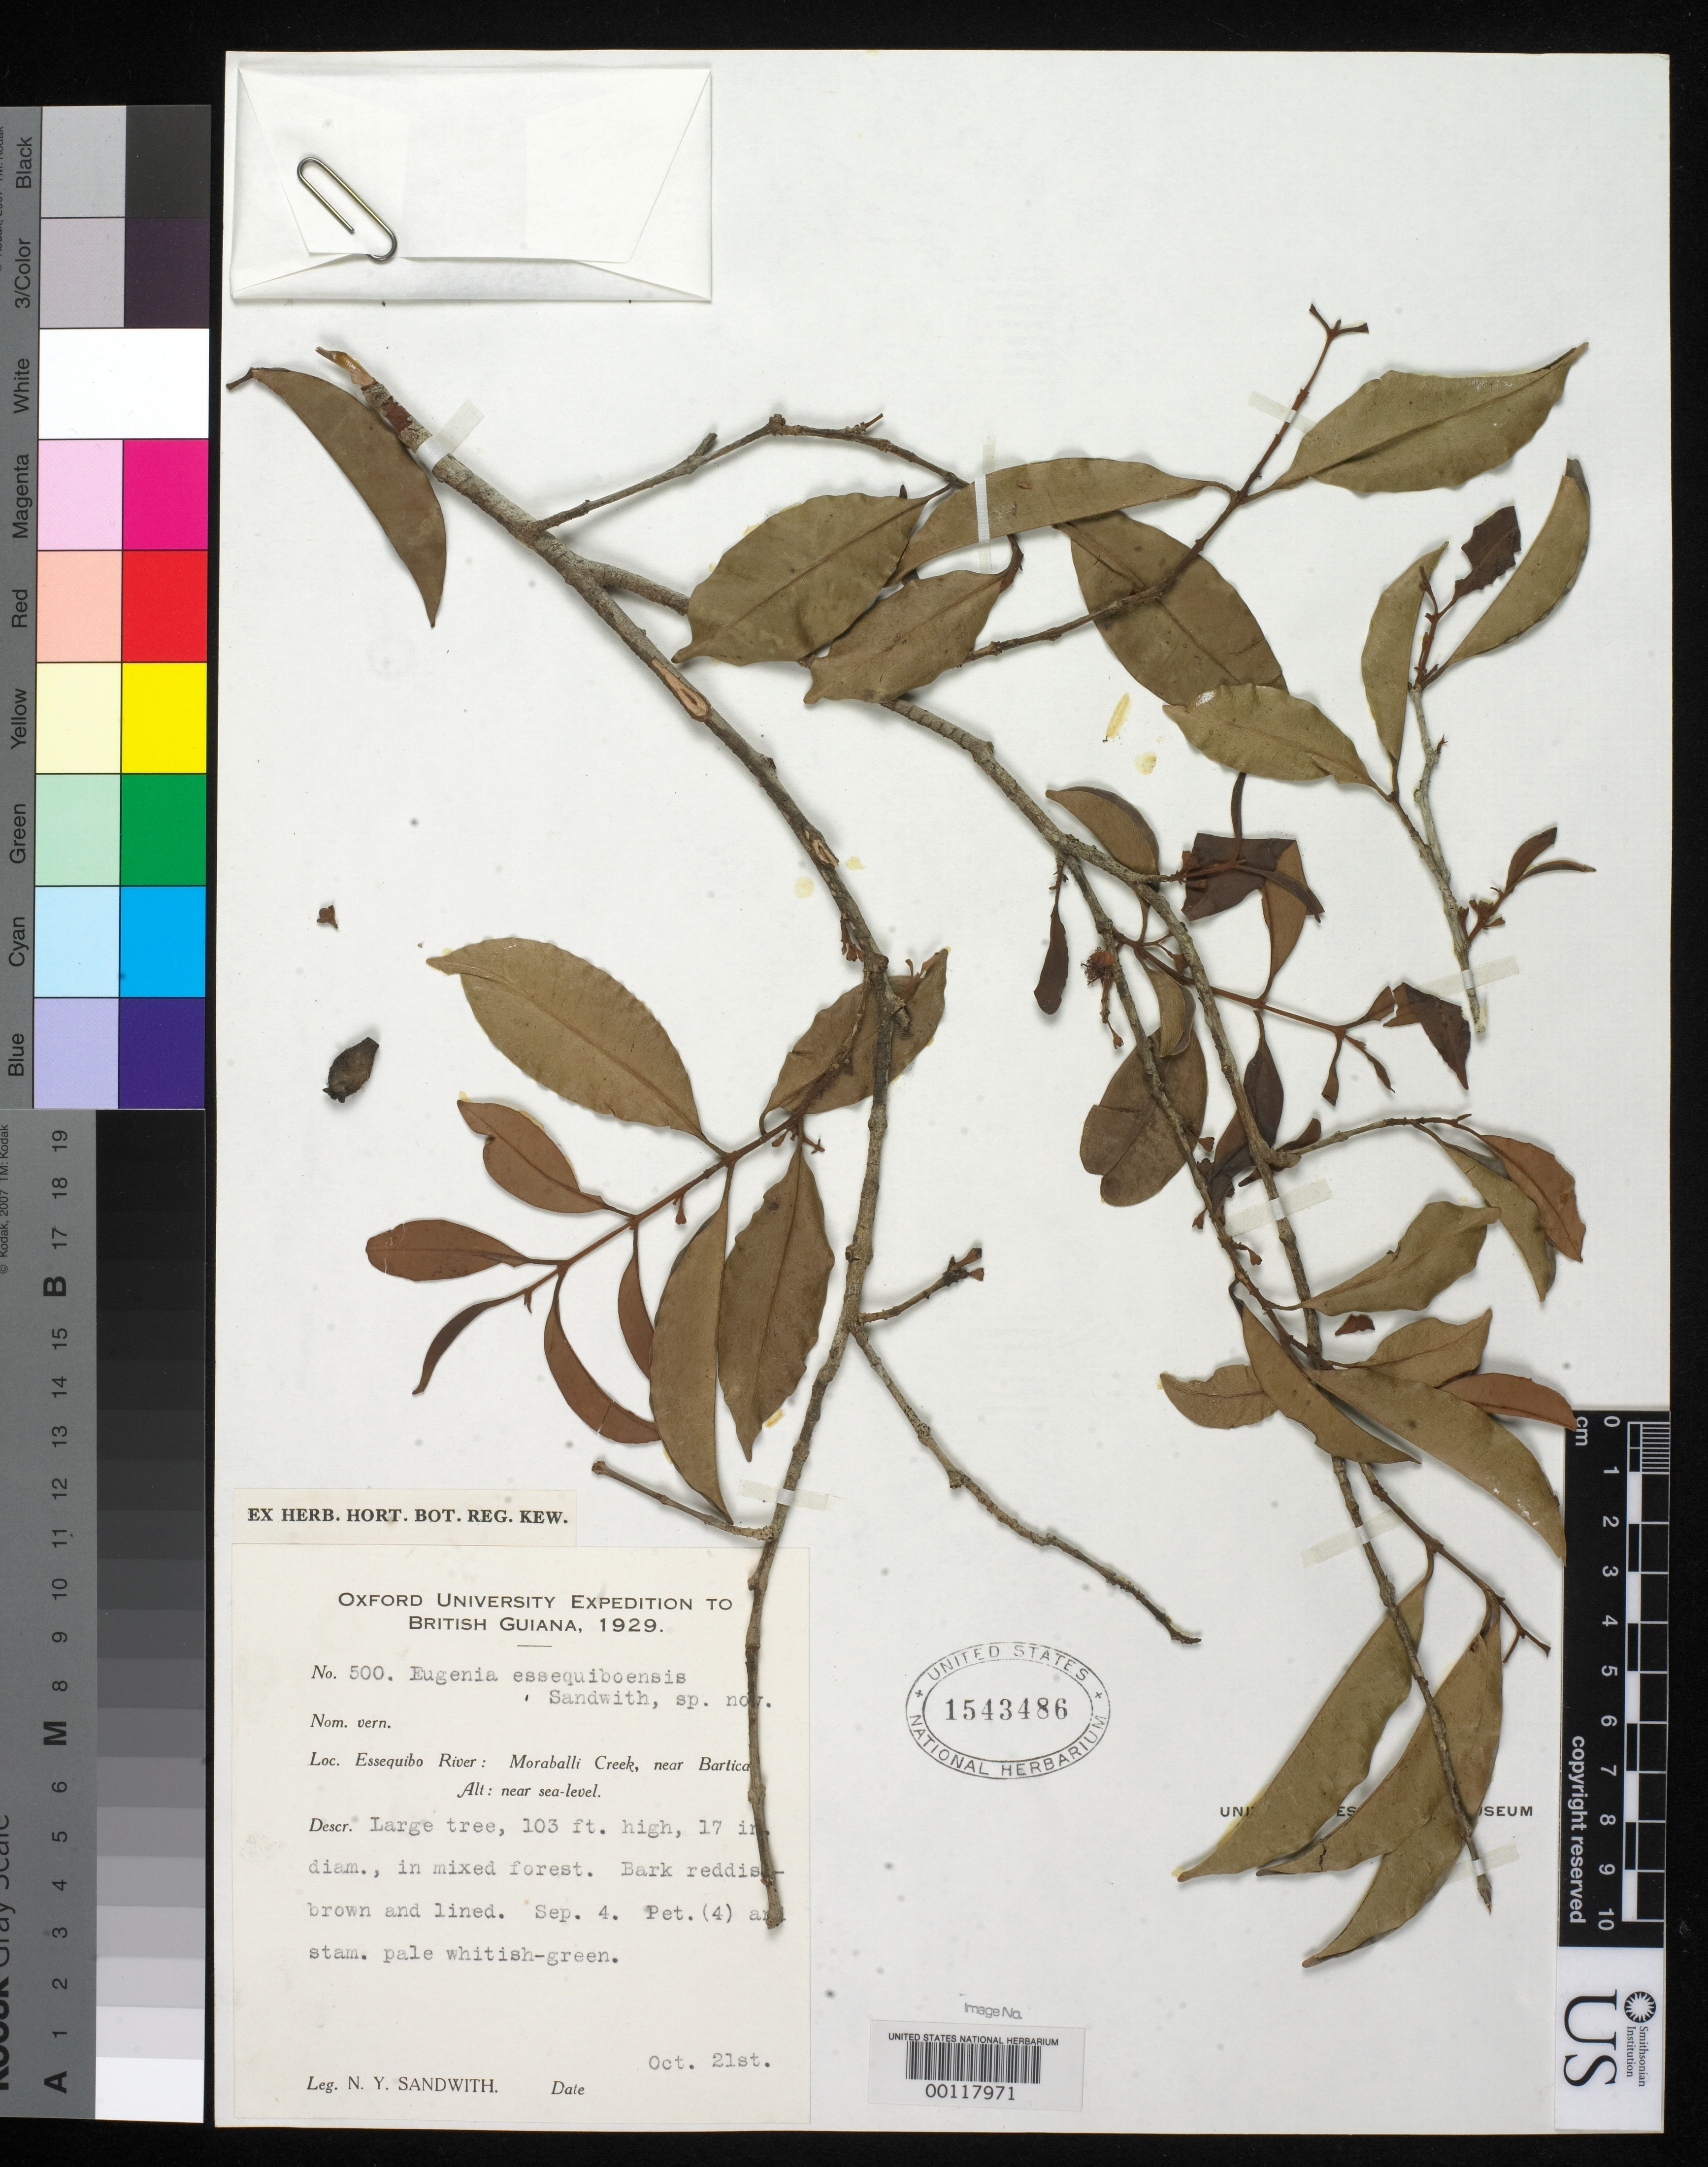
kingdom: Plantae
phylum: Tracheophyta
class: Magnoliopsida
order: Myrtales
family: Myrtaceae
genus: Eugenia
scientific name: Eugenia essequiboensis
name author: Sandwith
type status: Isotype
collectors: N. Y. Sandwith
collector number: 500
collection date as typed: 21 Oct 1929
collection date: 1929-10-21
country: Guyana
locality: Essequibo Moraballi near Bartica.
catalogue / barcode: US 1543486